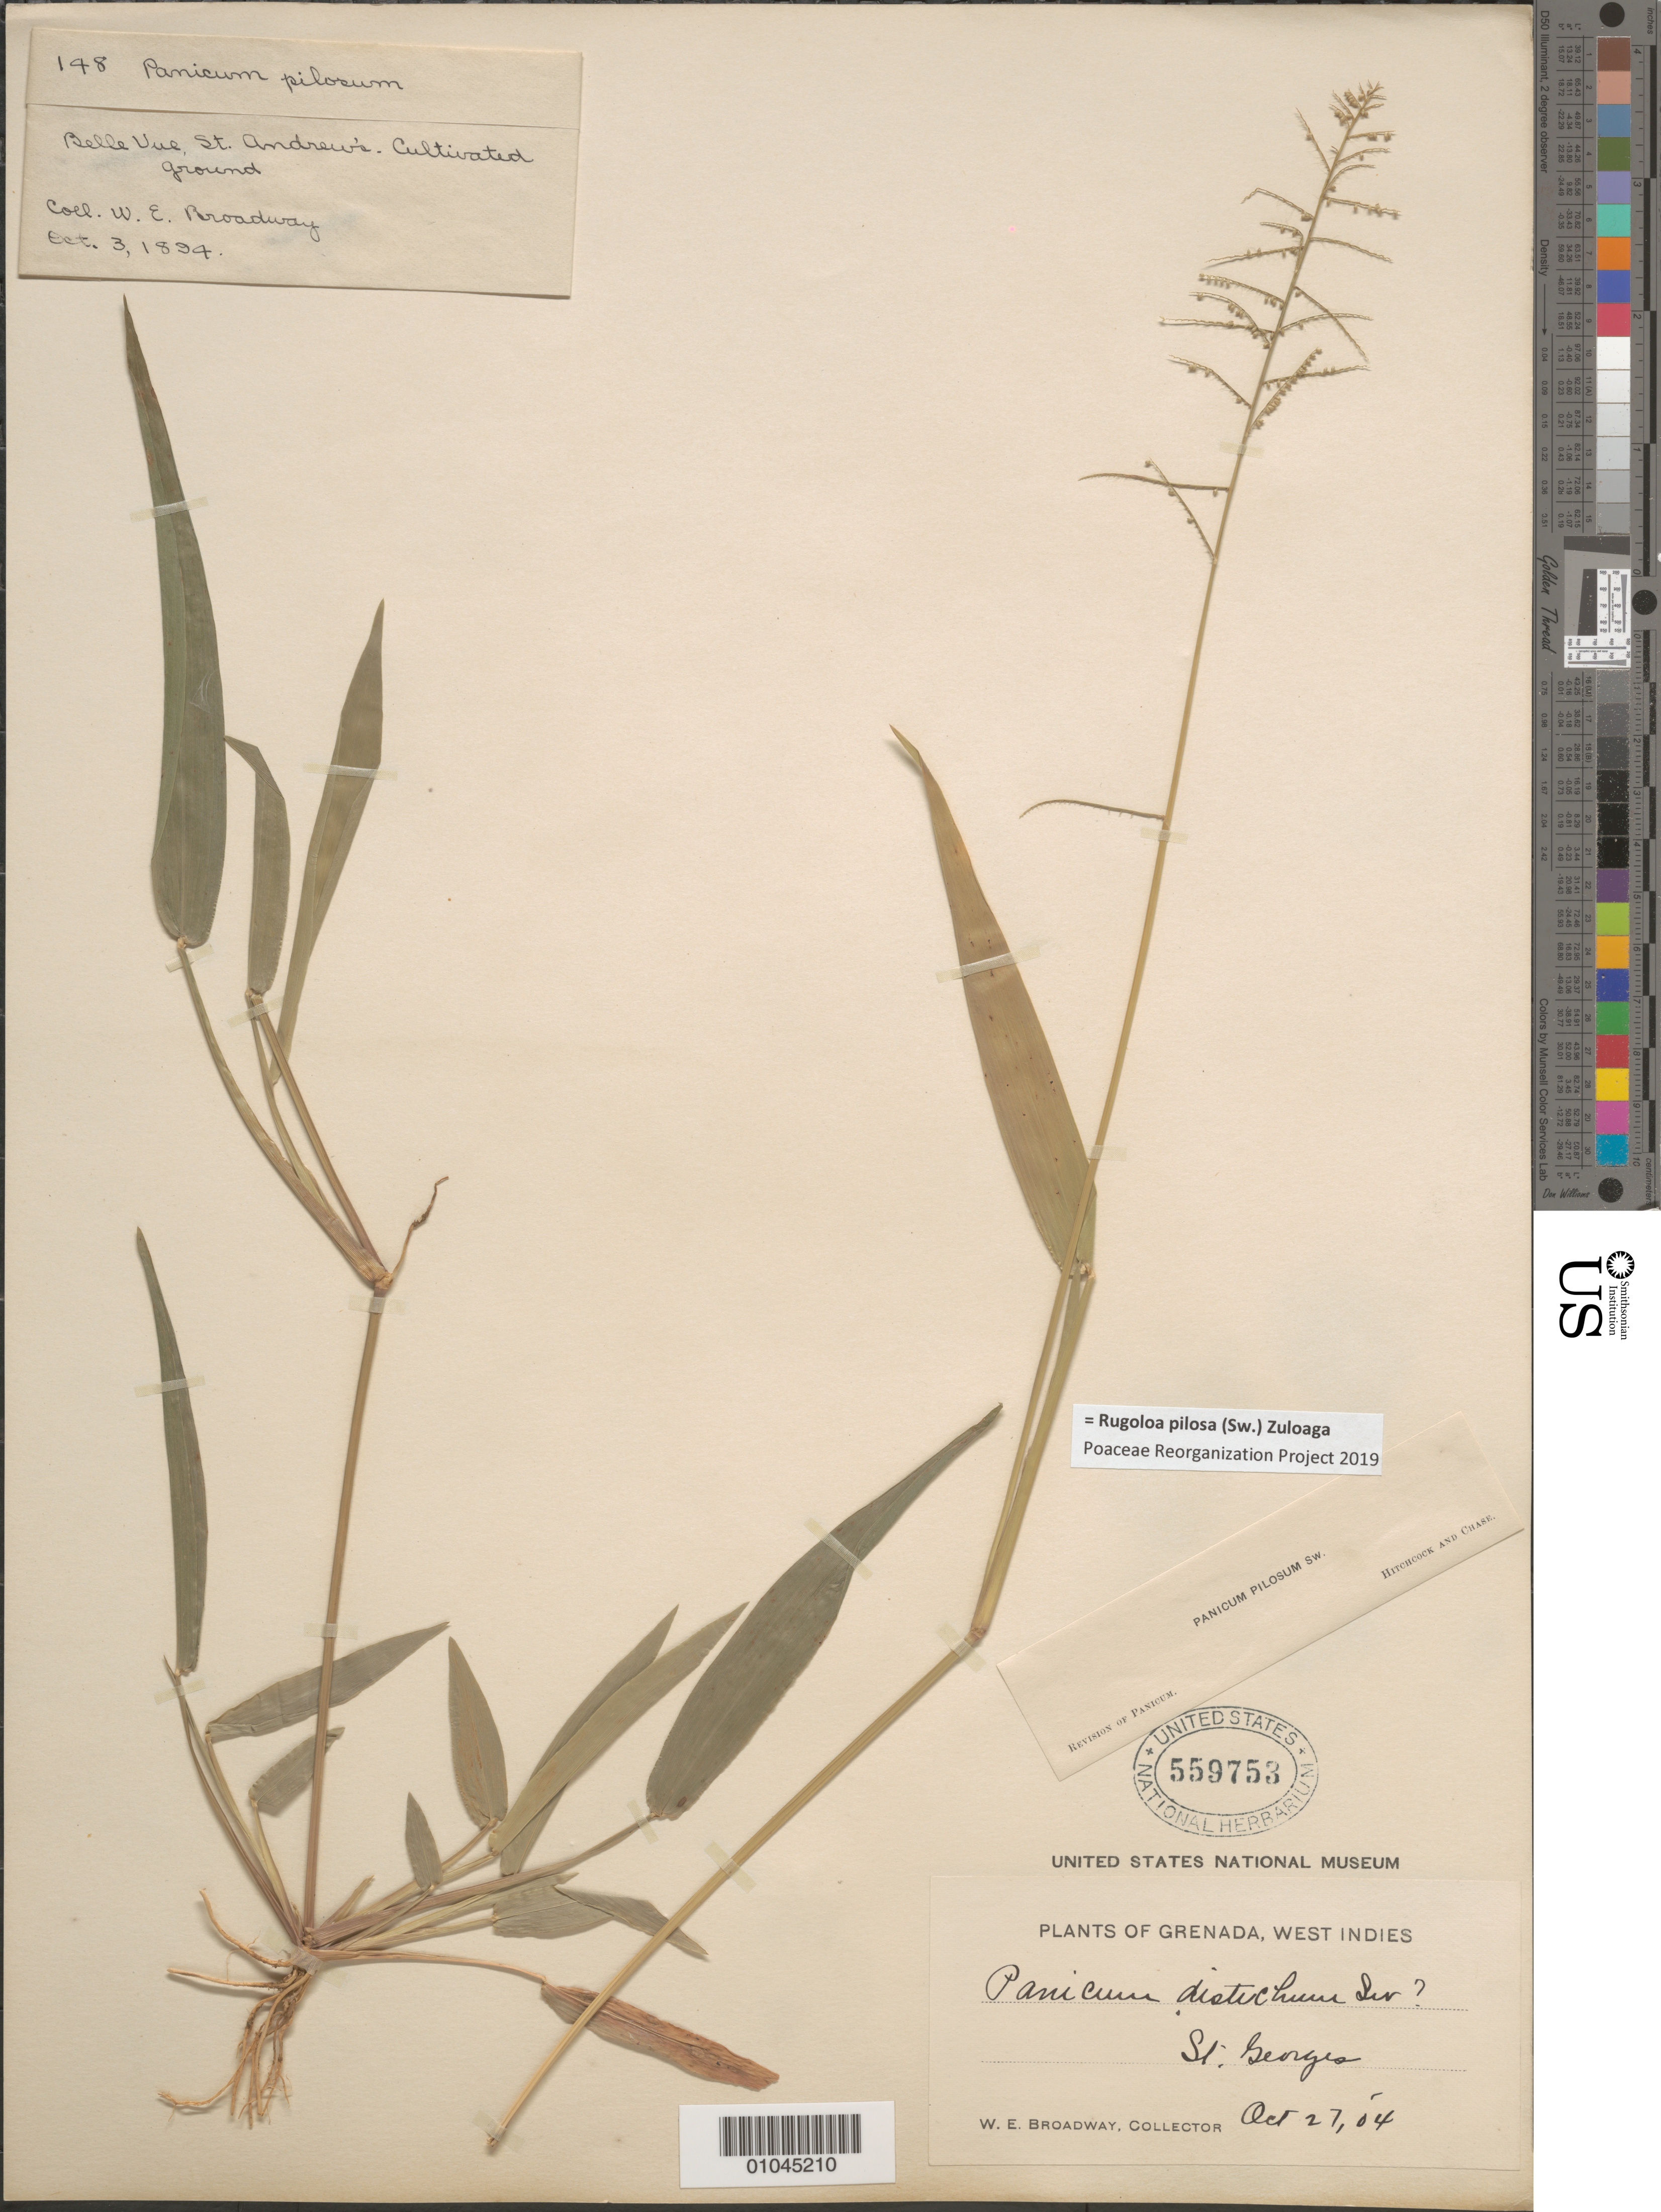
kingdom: Plantae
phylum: Tracheophyta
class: Liliopsida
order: Poales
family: Poaceae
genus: Panicum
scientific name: Panicum pilosum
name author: Sw.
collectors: W. E. Broadway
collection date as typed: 27 Oct 1904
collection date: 1904-10-27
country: Grenada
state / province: Saint George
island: Grenada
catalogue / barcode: US 559753